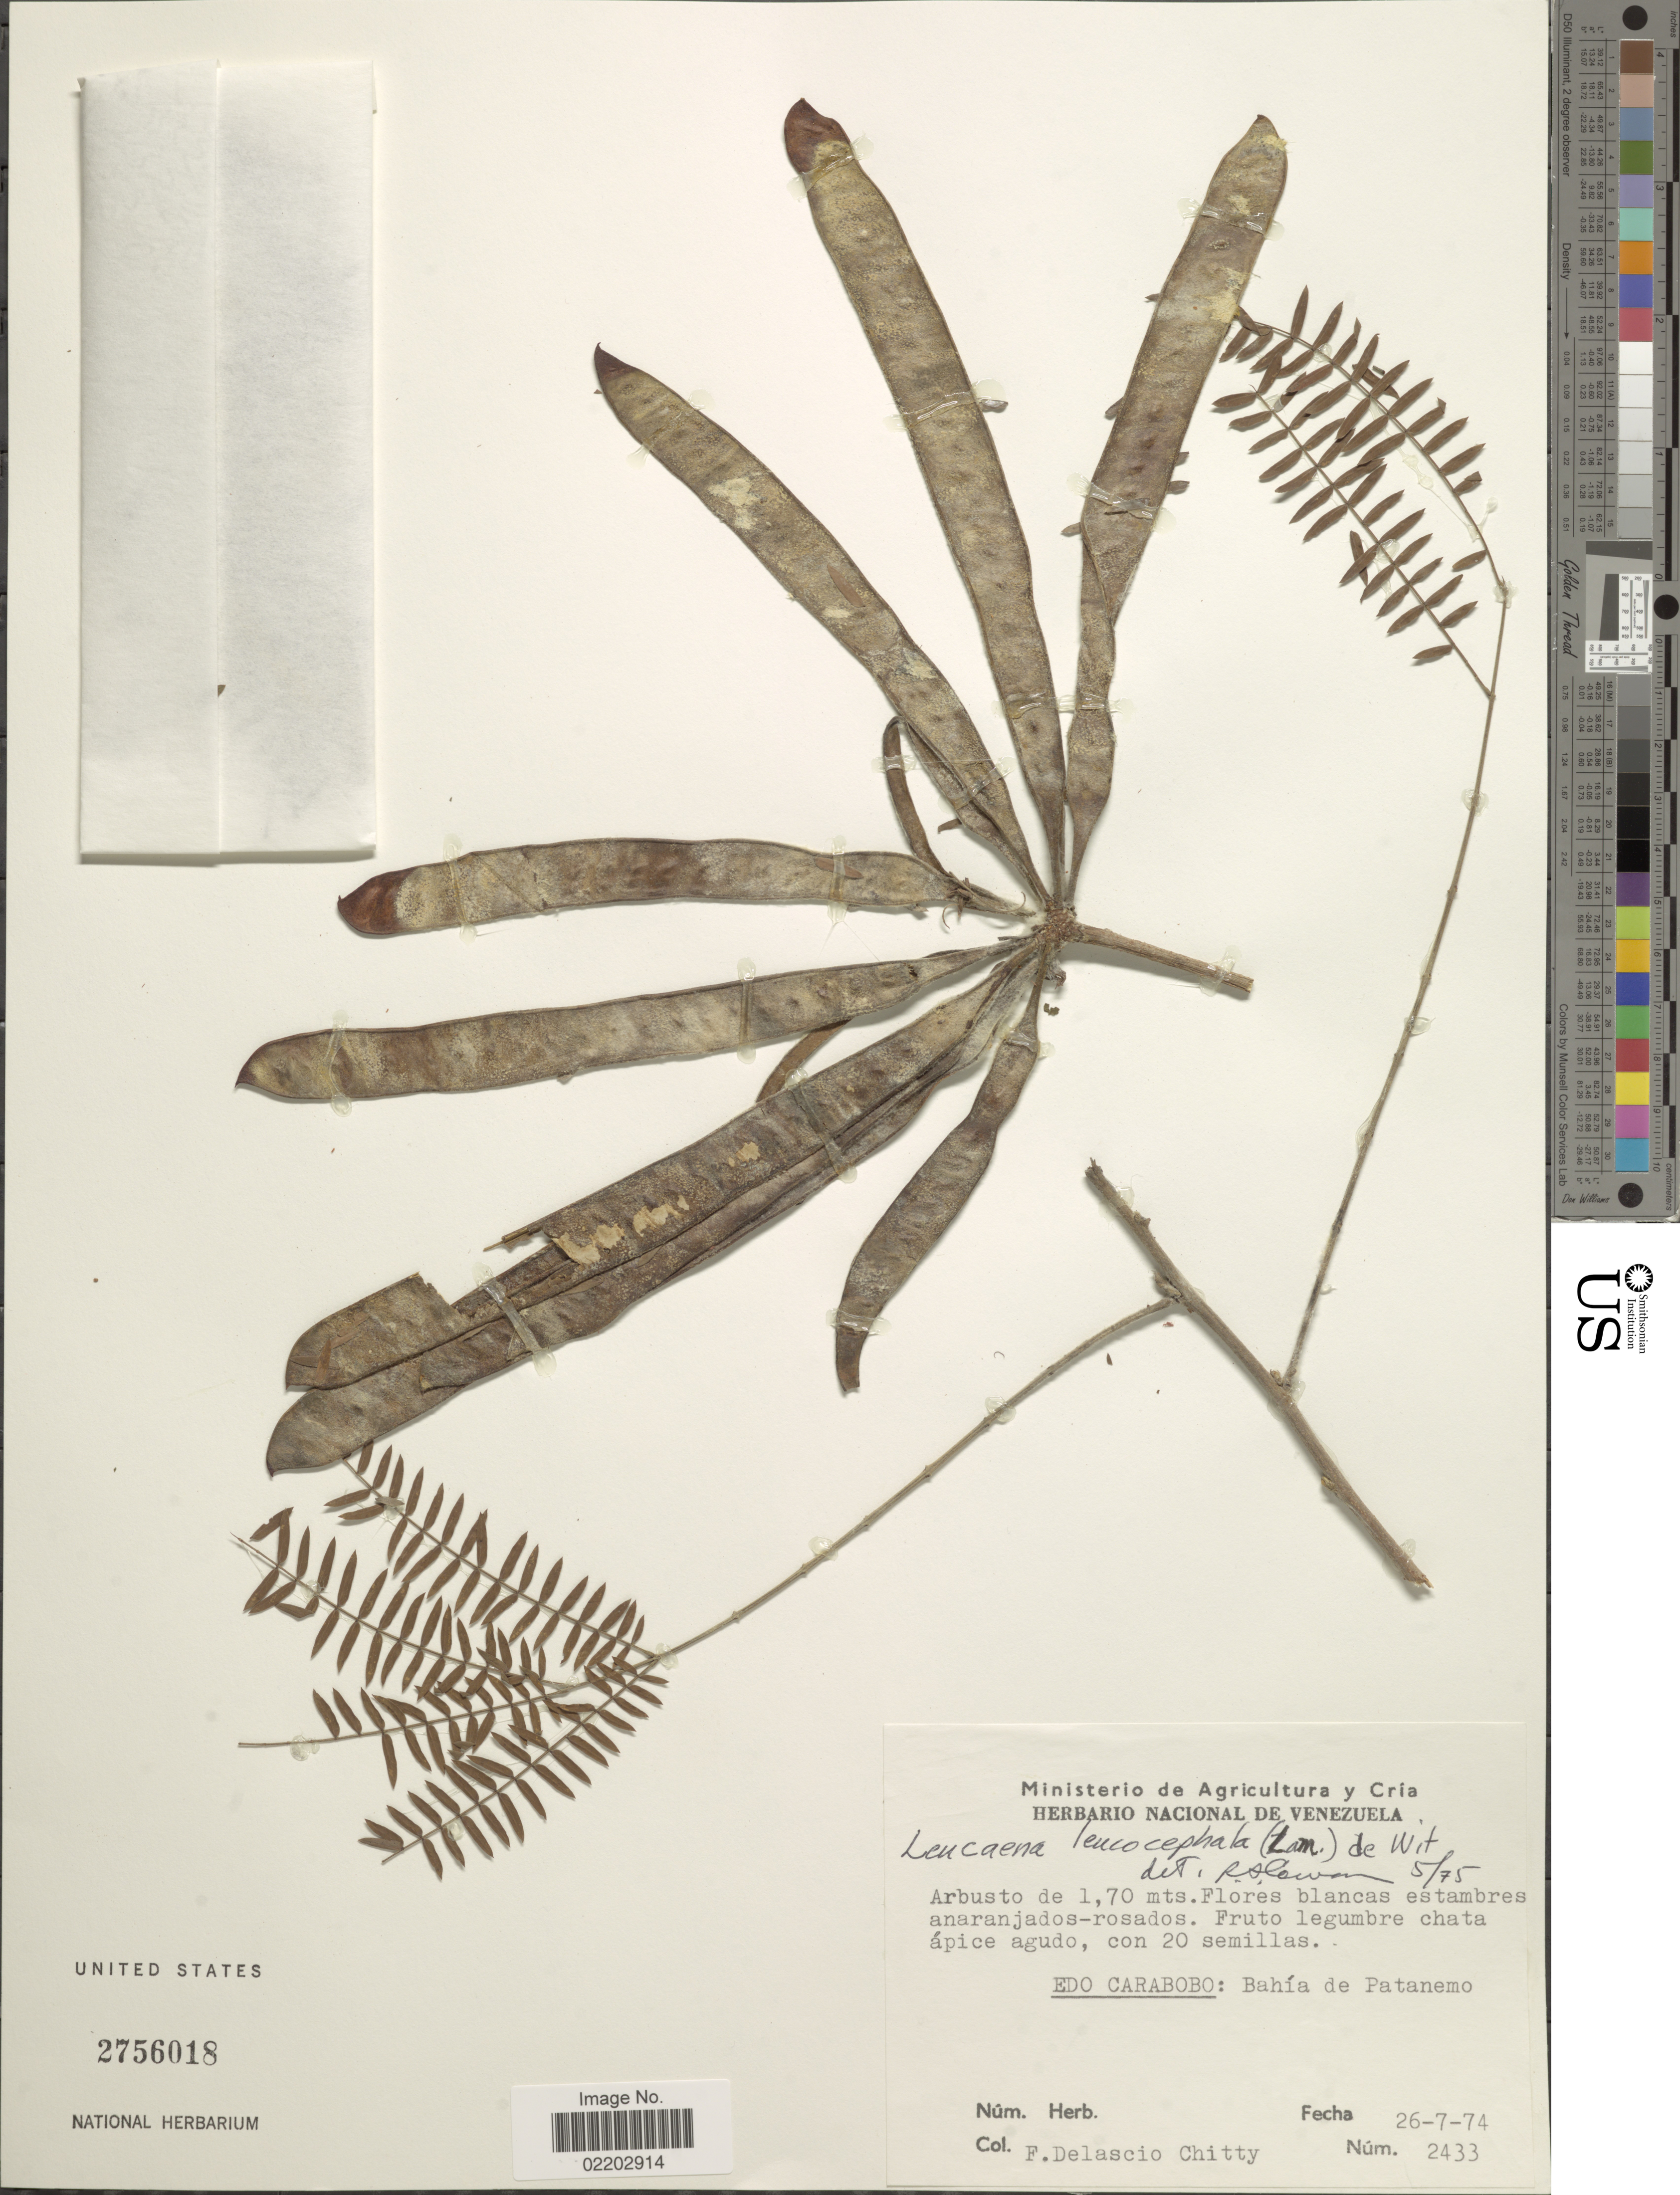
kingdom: Plantae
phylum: Tracheophyta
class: Magnoliopsida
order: Fabales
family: Fabaceae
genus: Leucaena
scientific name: Leucaena leucocephala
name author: (Lam.) de Wit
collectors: F. Delascio Chitty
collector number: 2433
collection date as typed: Transcribed d/m/y: 26/7/74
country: Venezuela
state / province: Carabobo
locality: Bahía de Patanemo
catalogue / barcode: US 2756018